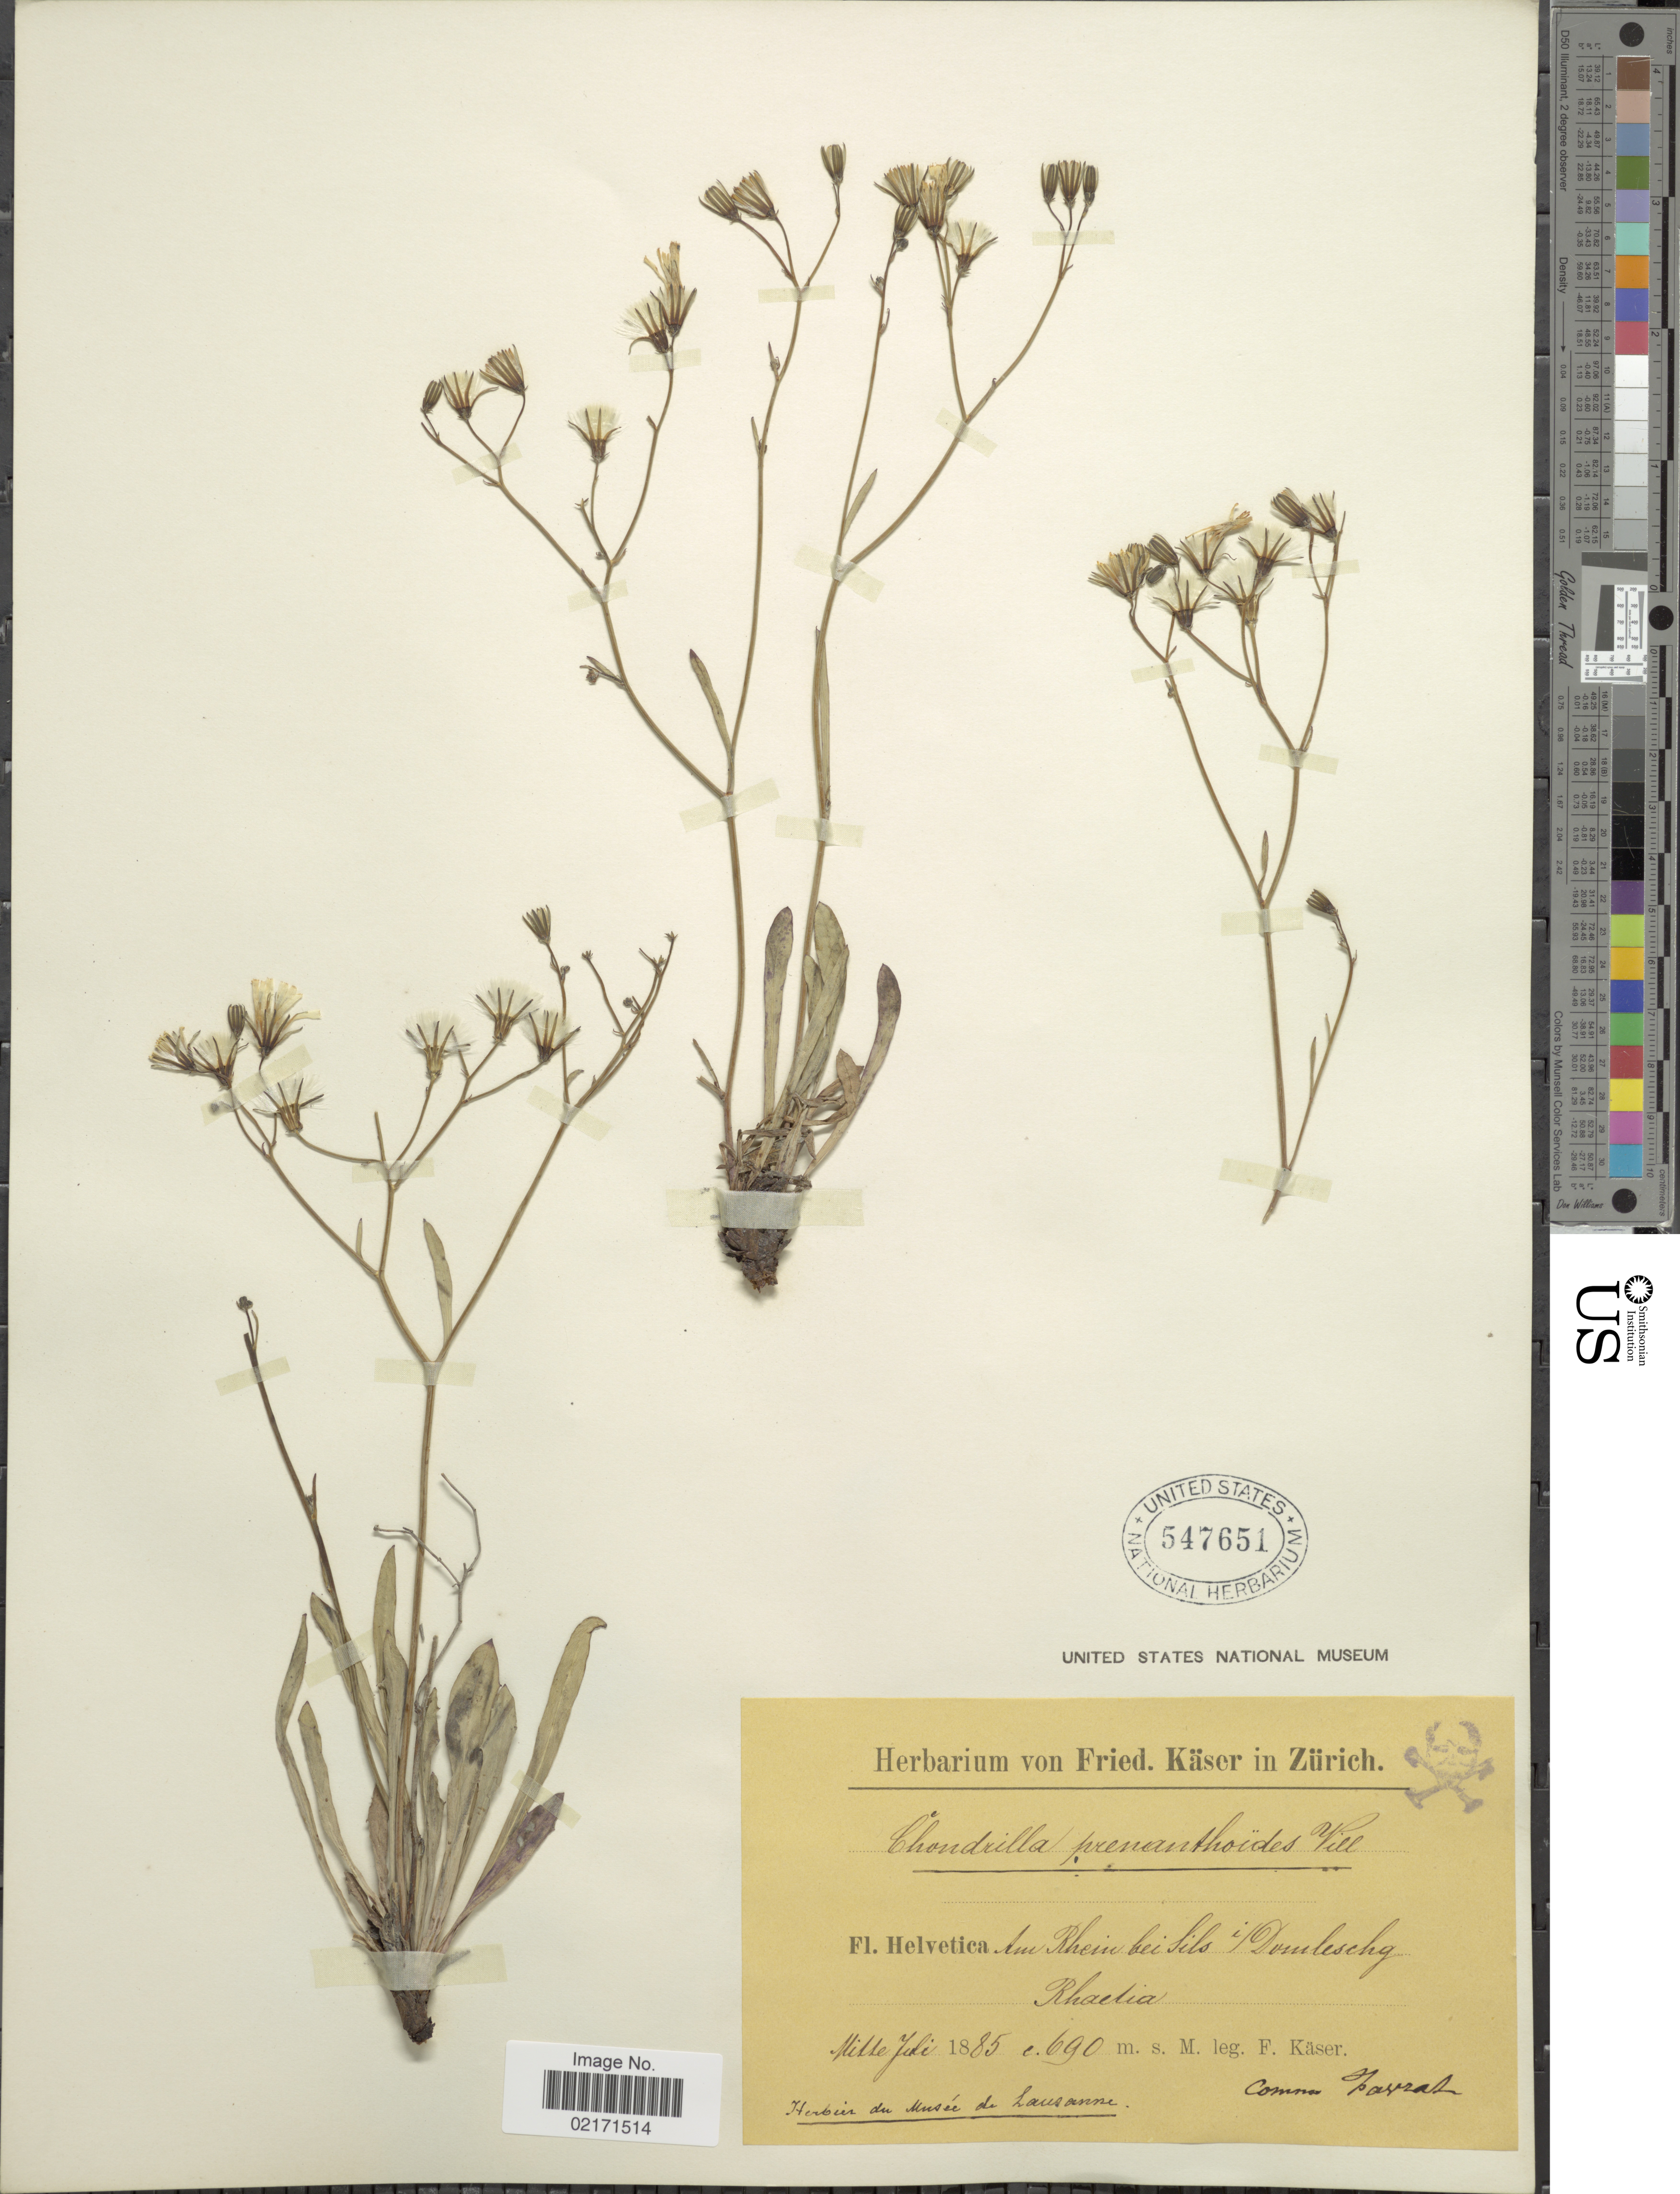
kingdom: Plantae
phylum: Tracheophyta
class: Magnoliopsida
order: Asterales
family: Asteraceae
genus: Chondrilla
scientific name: Chondrilla chondrilloides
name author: (Ard.) H. Karst.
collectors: F. Kaser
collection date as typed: mitte juli 1885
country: Switzerland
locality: Au Rhein bei Sils i/Domleschg Rhaelia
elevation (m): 690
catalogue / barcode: US 547651